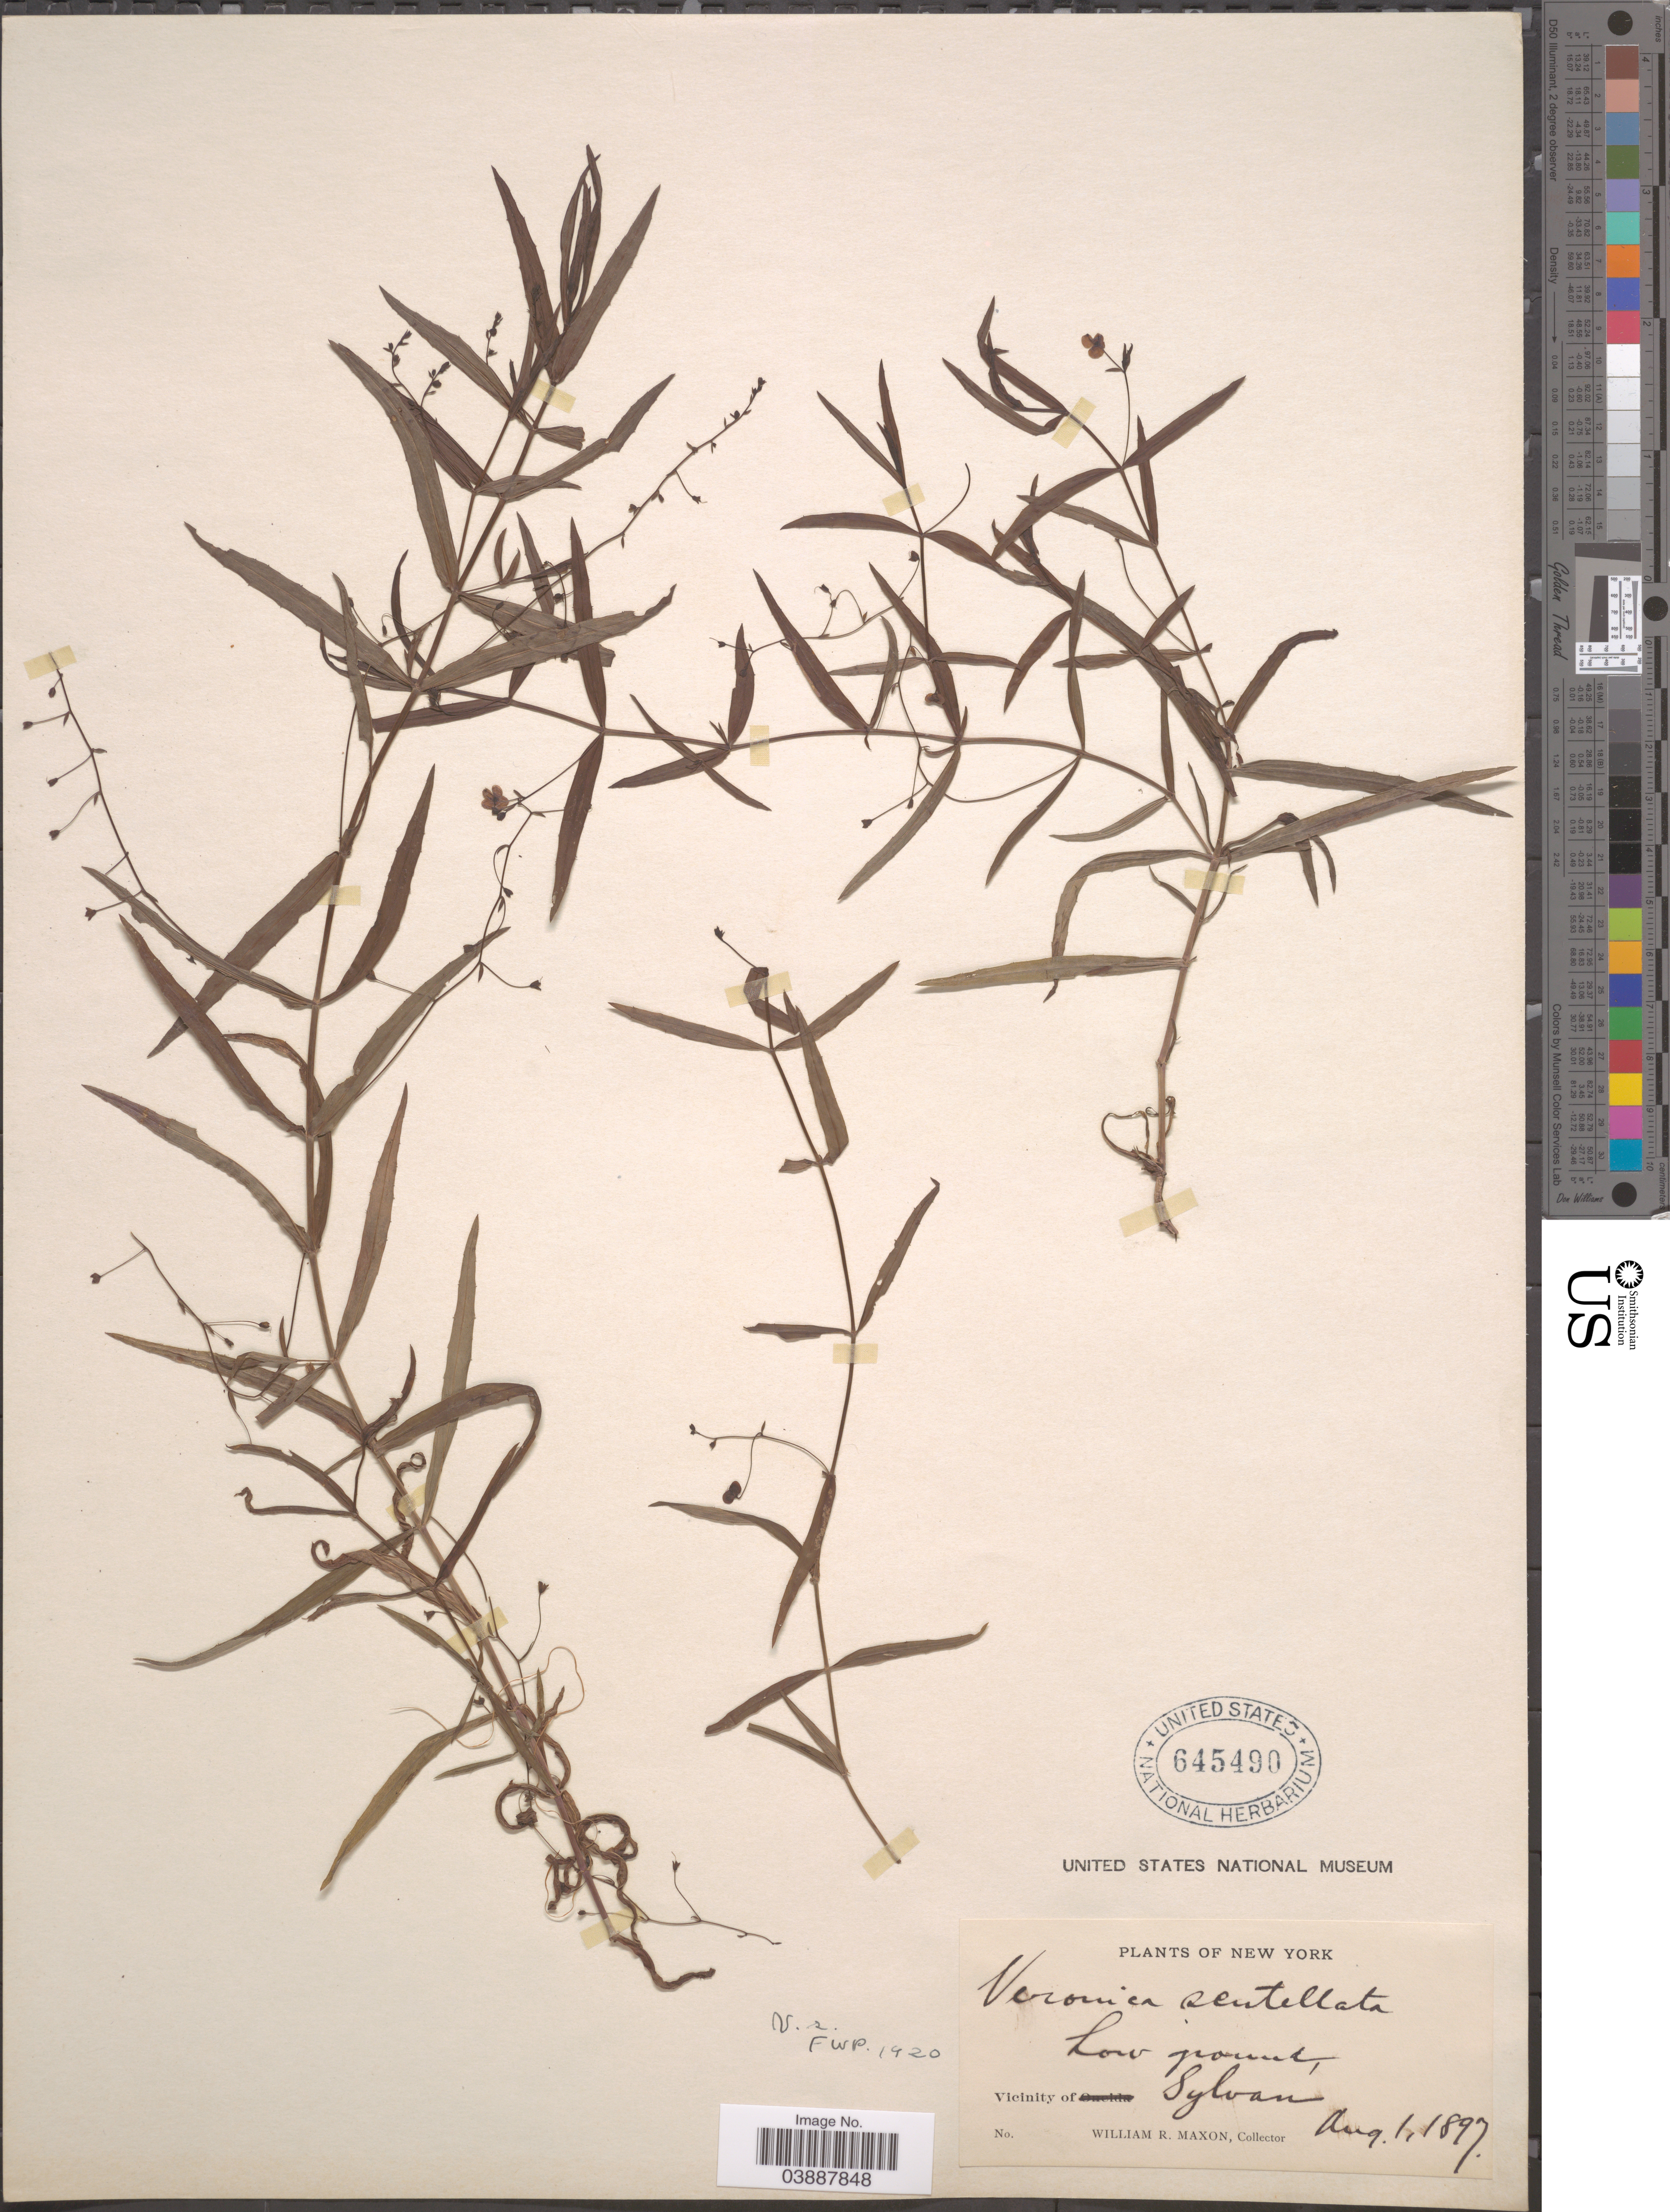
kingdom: Plantae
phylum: Tracheophyta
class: Magnoliopsida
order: Lamiales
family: Plantaginaceae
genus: Veronica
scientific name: Veronica scutellata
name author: L.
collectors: W. R. Maxon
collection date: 1897-08-01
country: United States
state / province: New York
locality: Vicinity of Sylvan.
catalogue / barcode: US 645490